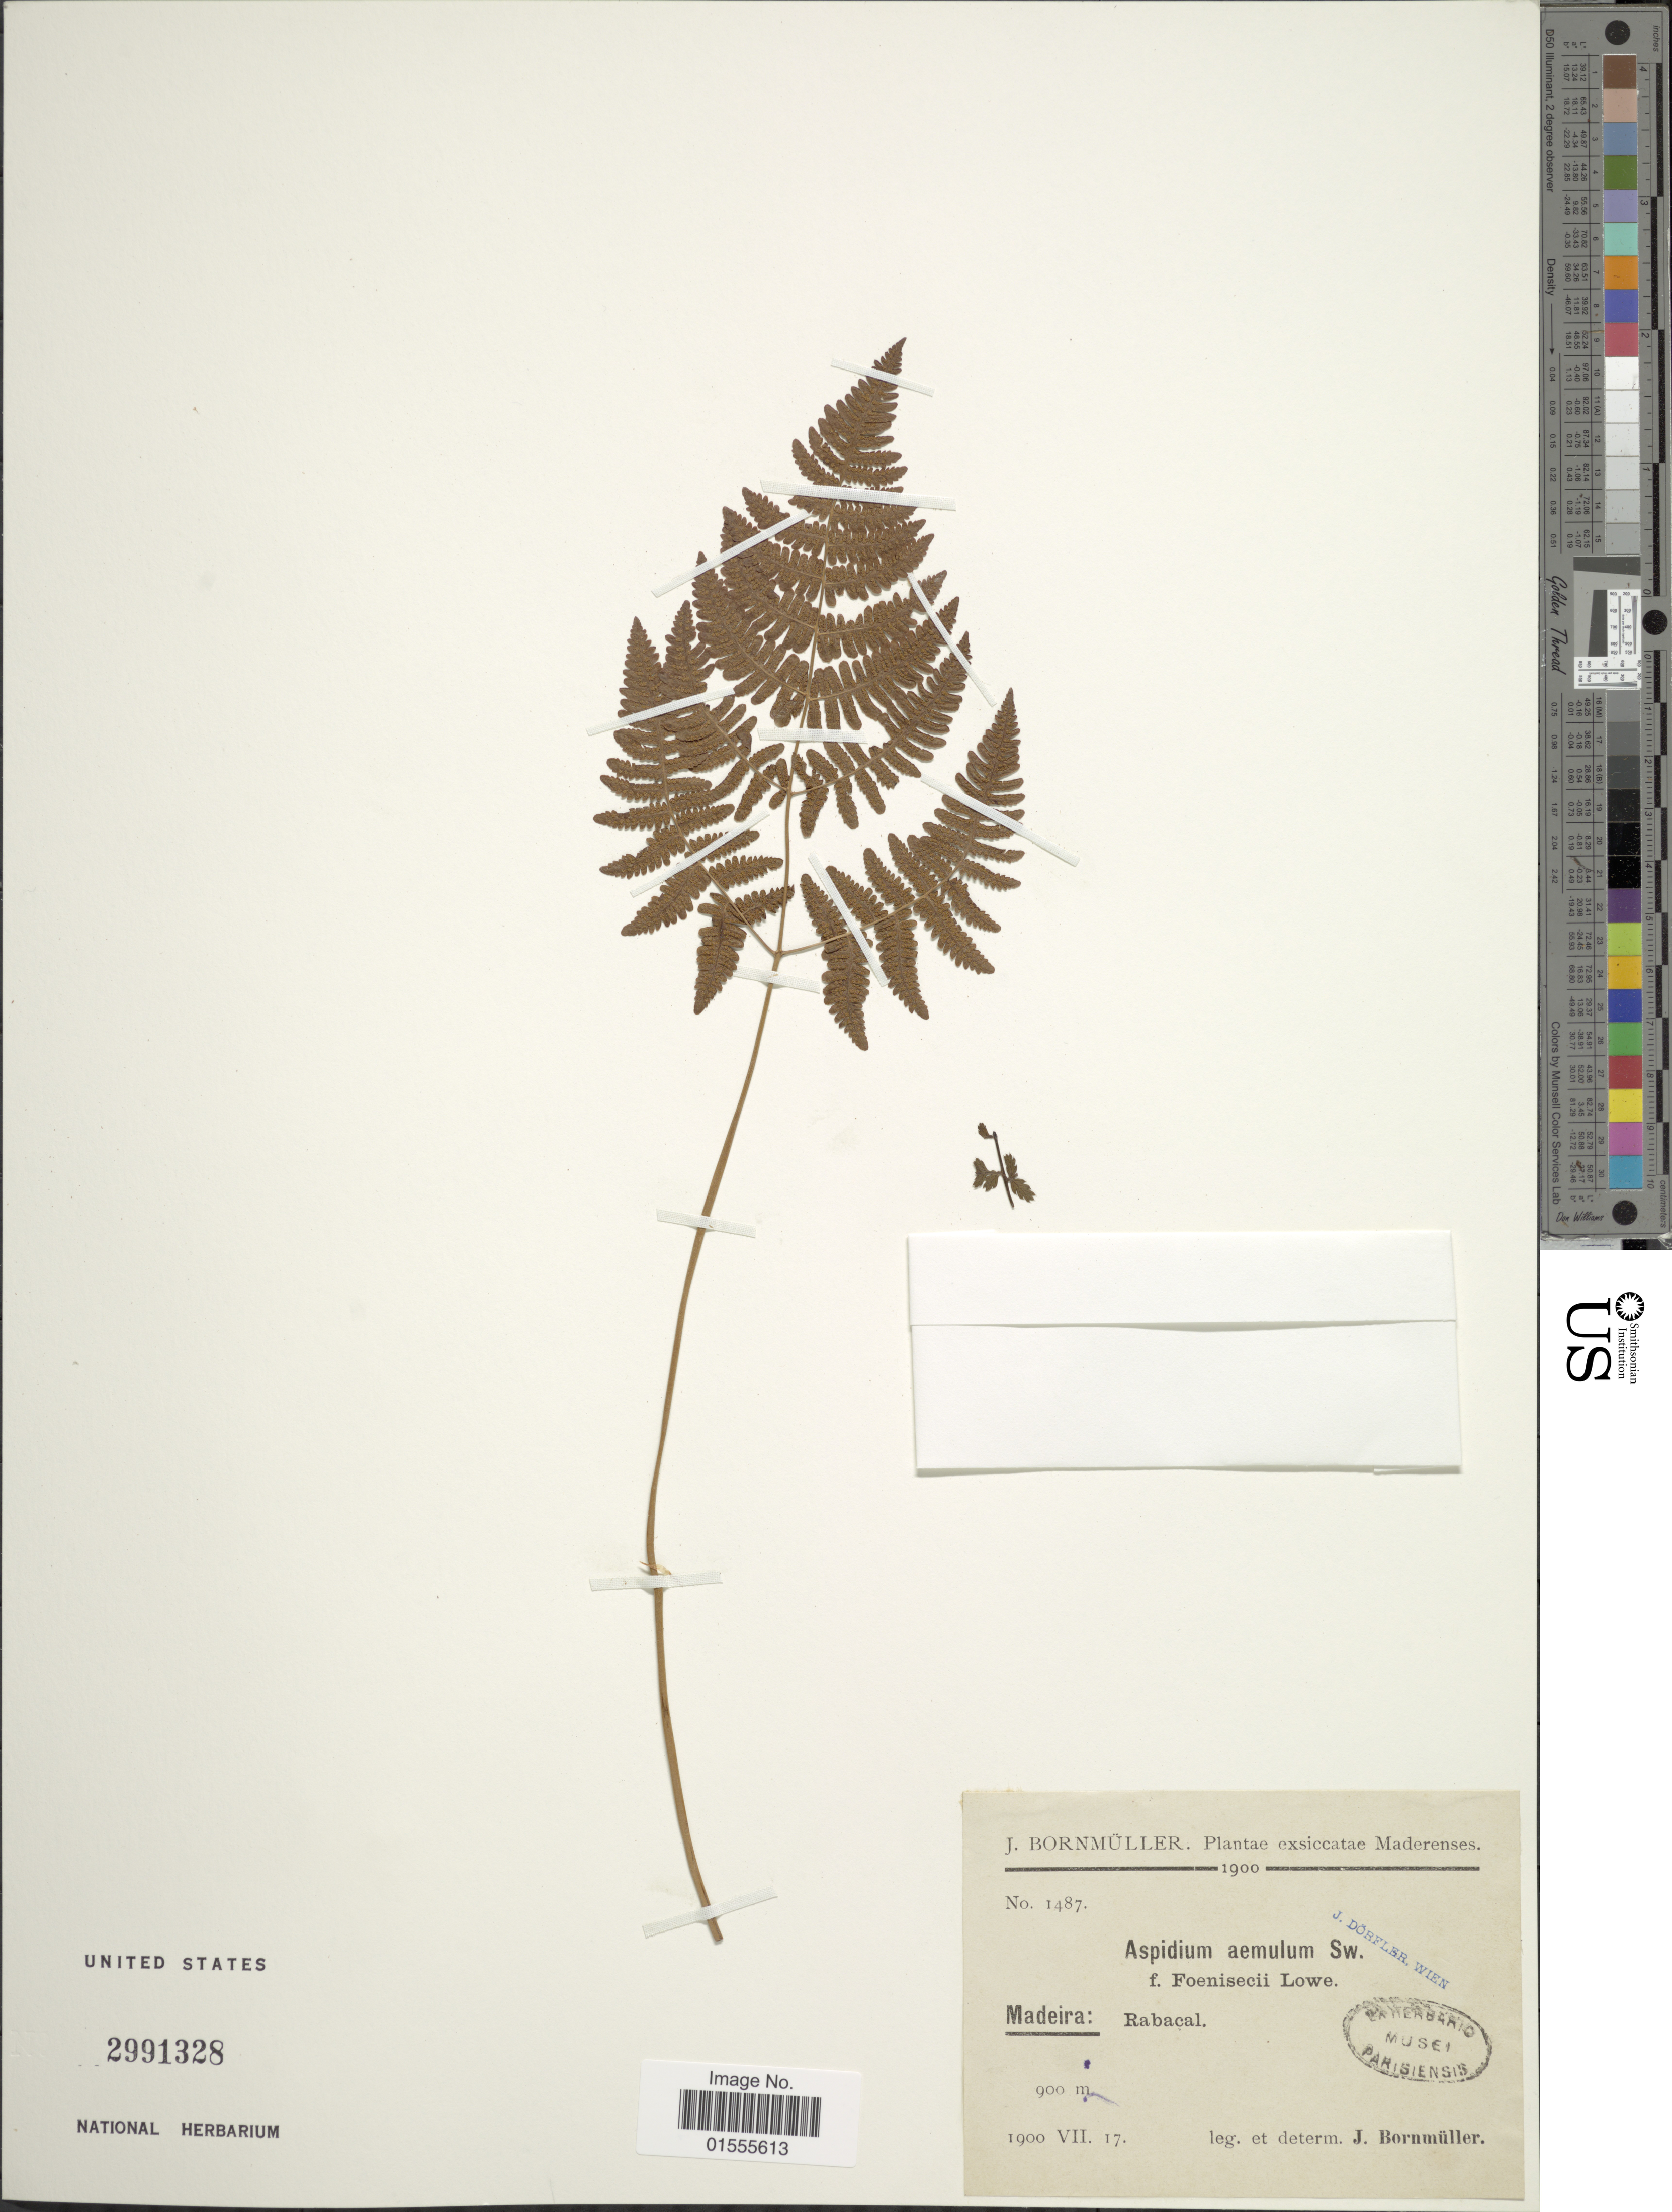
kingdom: Plantae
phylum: Tracheophyta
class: Polypodiopsida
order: Polypodiales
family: Dryopteridaceae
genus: Dryopteris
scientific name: Dryopteris aemula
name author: Kuntze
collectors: J. Bornmüller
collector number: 1487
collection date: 1900-07-17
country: Portugal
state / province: Madeira (Aut. Reg.)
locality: Rabacal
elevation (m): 900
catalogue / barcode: US 2991328